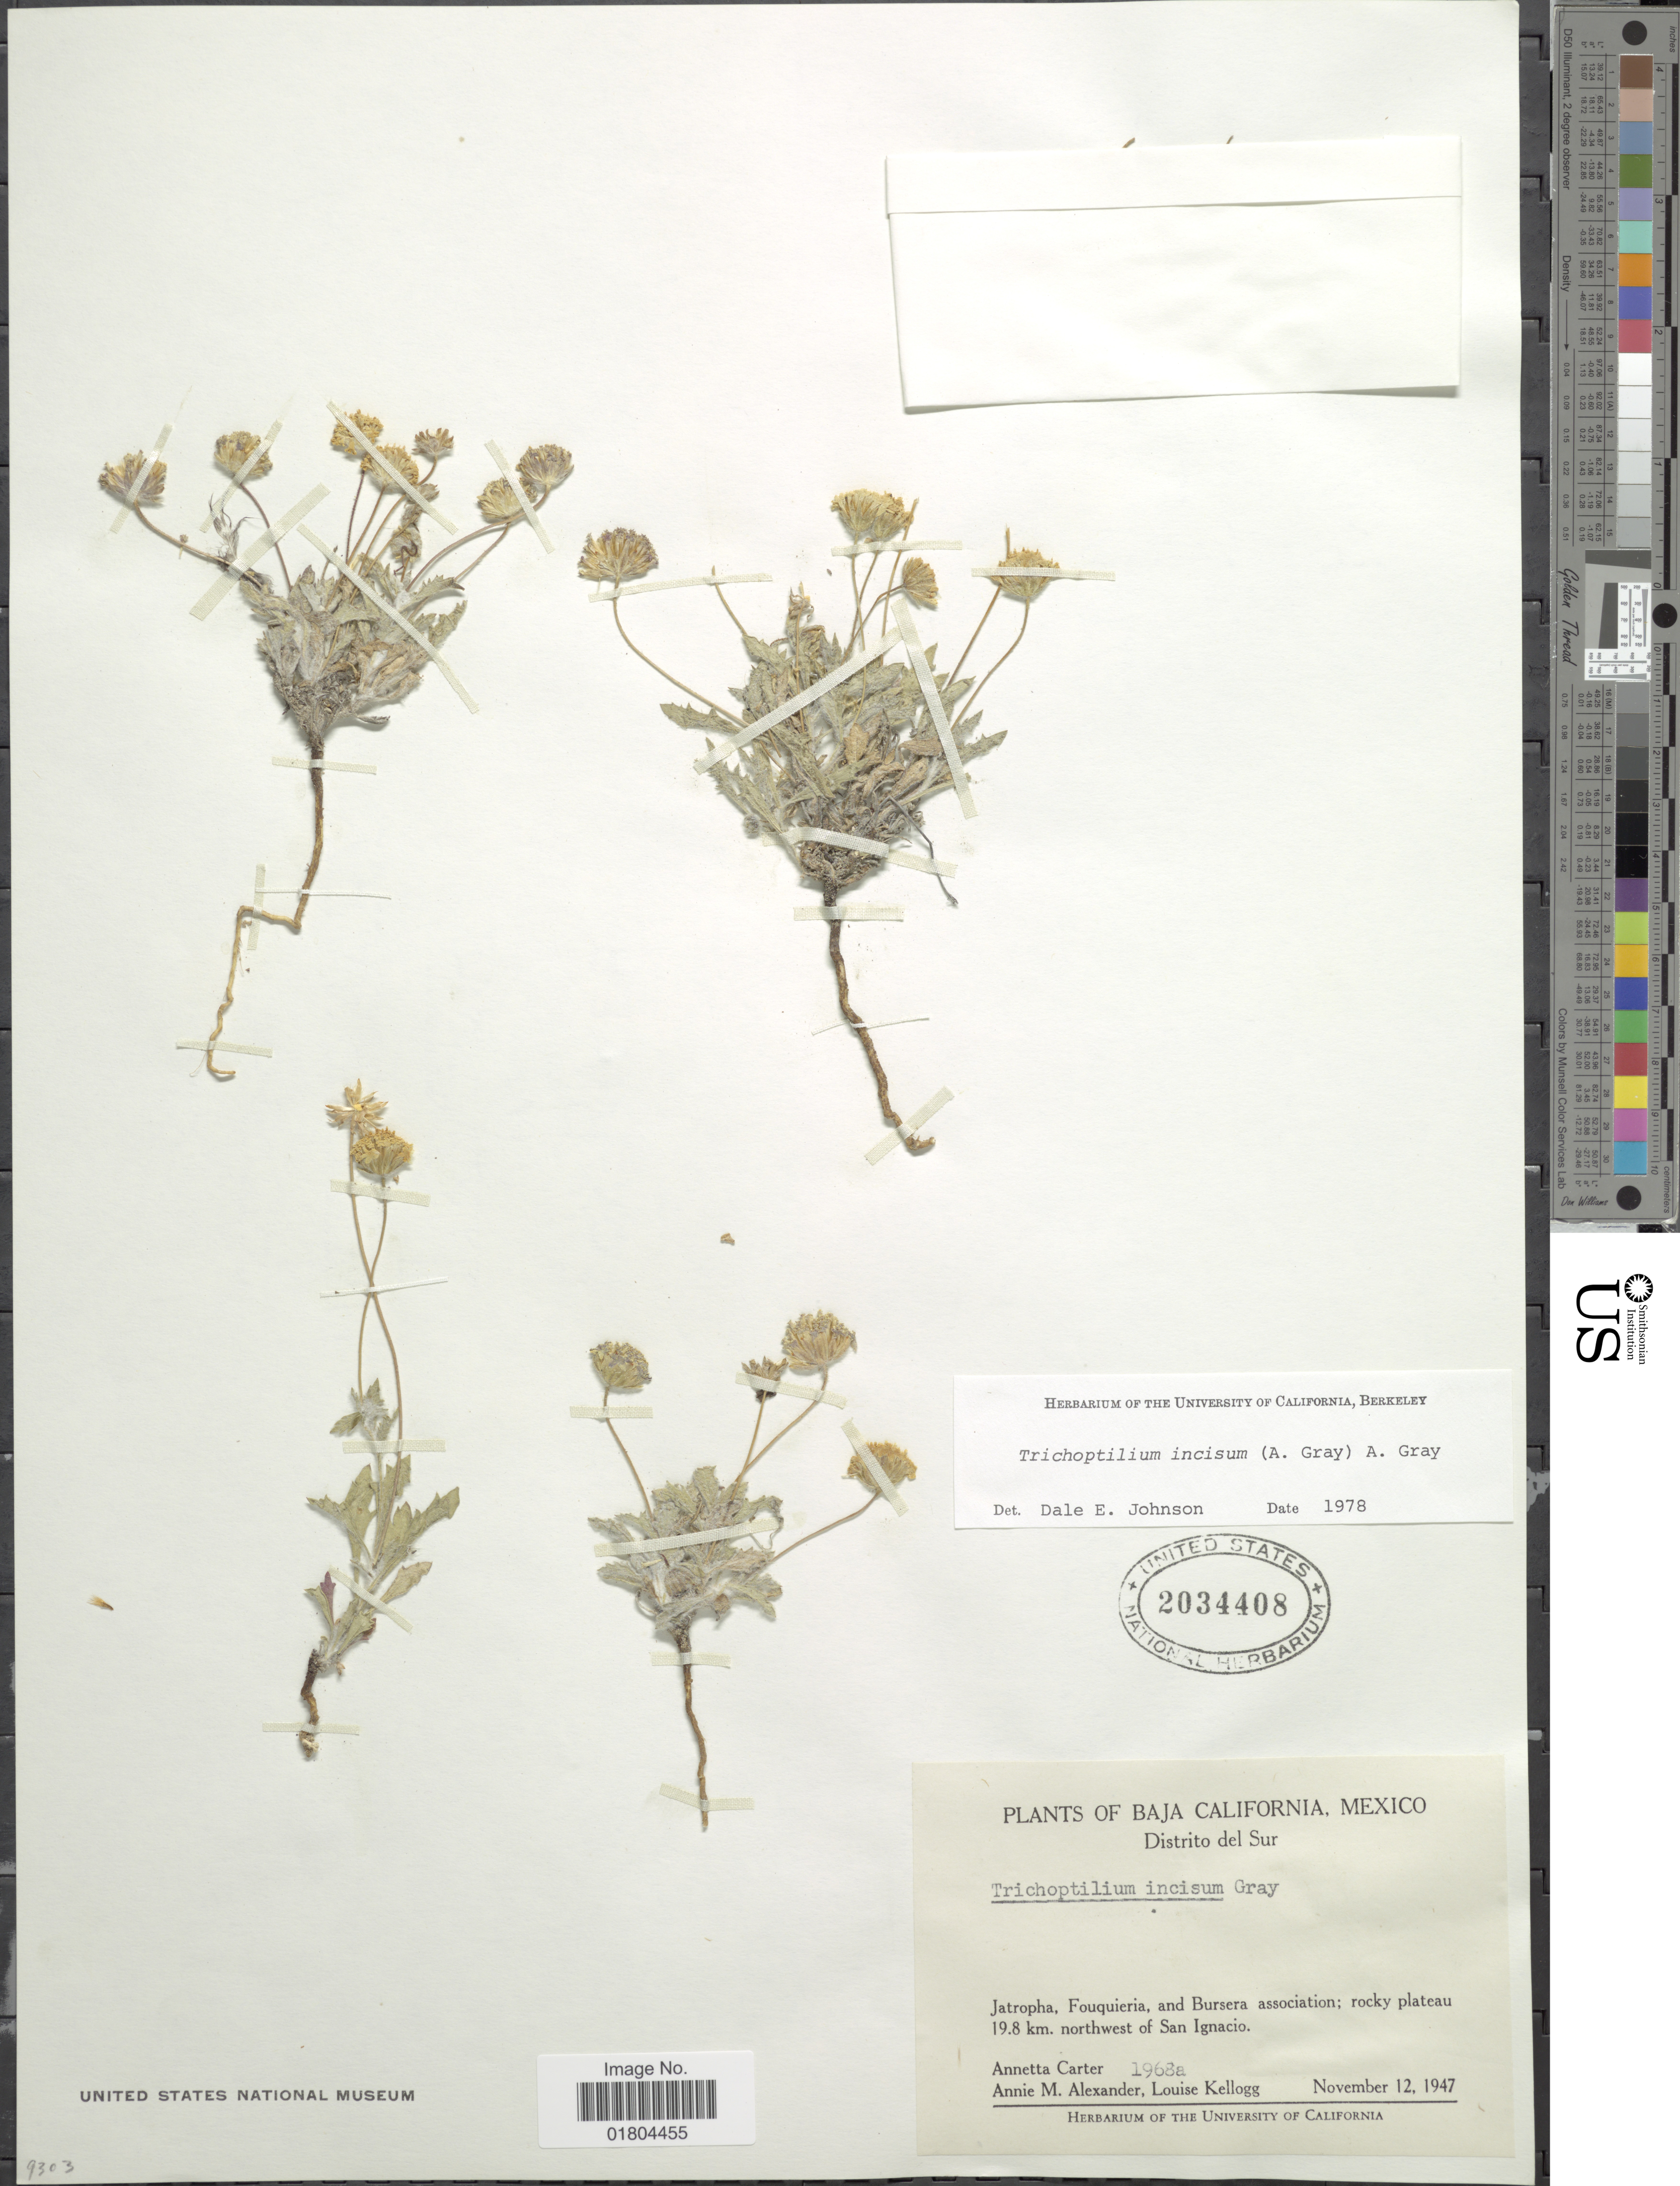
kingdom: Plantae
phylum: Tracheophyta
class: Magnoliopsida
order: Asterales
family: Asteraceae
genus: Trichoptilium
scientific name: Trichoptilium incisum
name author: (A. Gray) A. Gray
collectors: A. Carter, A. M. Alexander & L. Kellogg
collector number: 1968a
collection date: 1947-11-12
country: Mexico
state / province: Baja California Sur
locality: Distrito del Sur, Jatropha, and Bursera association; rocky plateau 19.8 km northwest of San Ignacio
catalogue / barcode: US 2034408